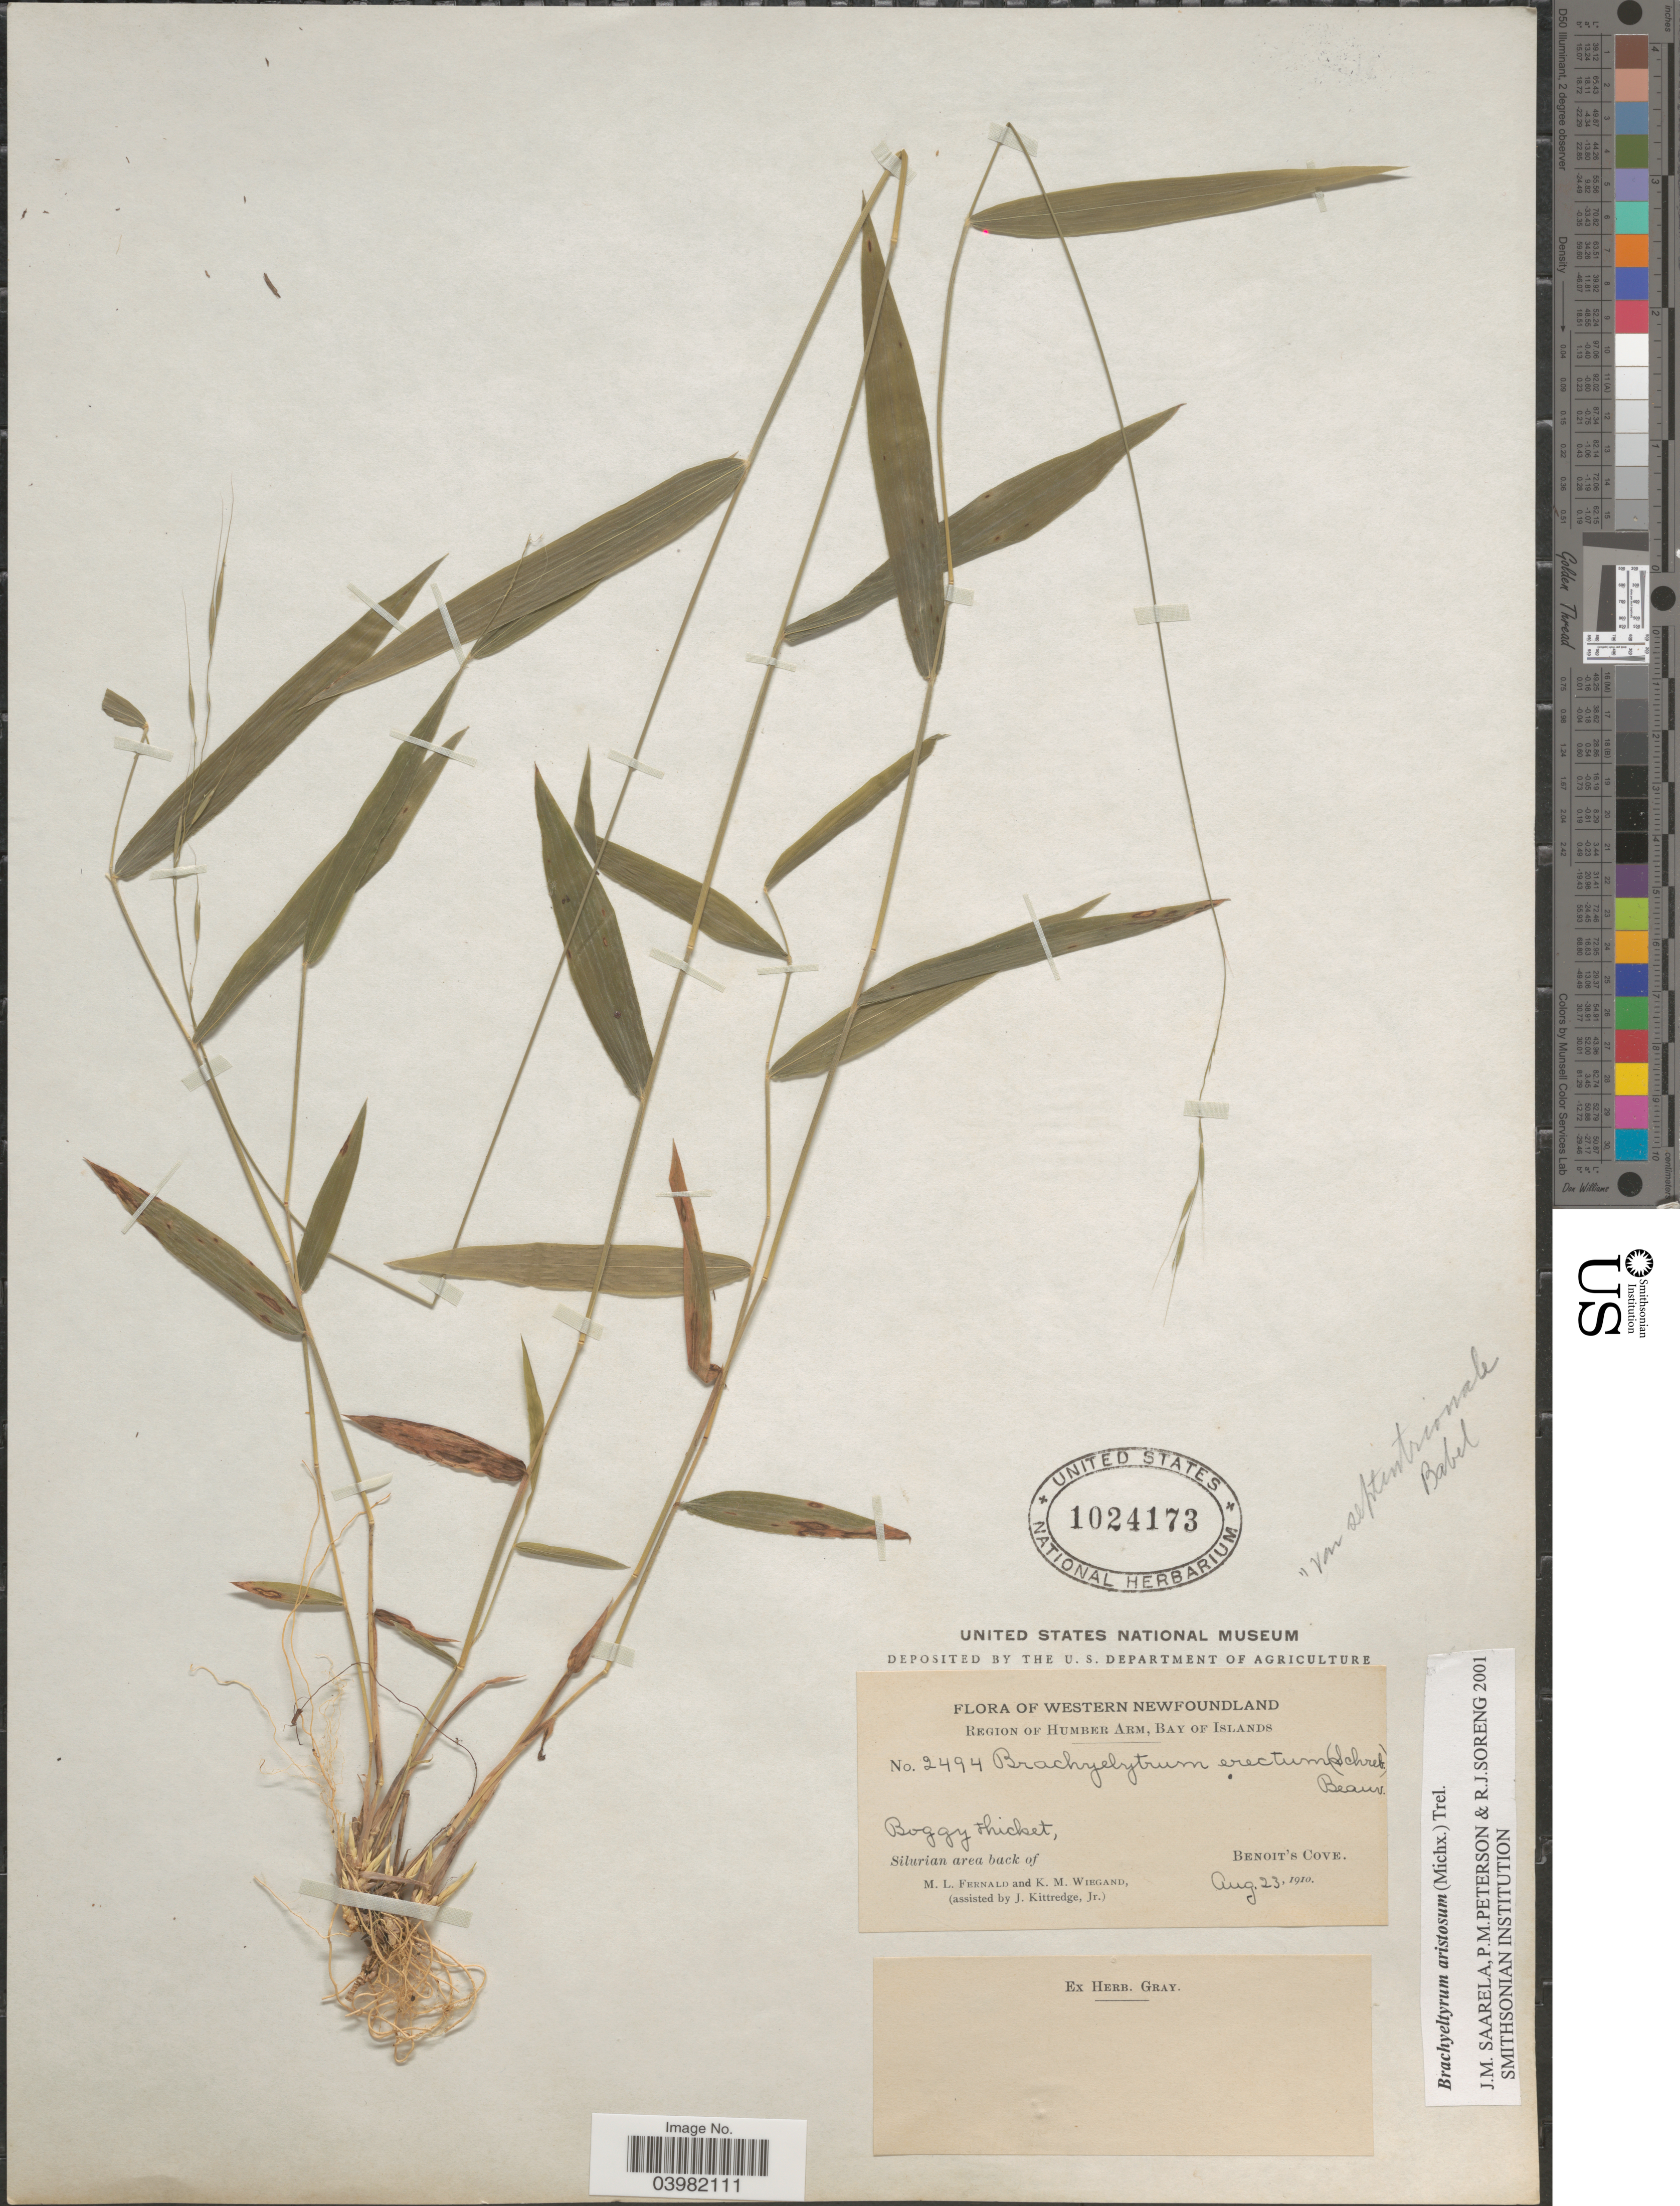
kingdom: Plantae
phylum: Tracheophyta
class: Liliopsida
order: Poales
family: Poaceae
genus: Brachyelytrum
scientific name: Brachyelytrum aristosum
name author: (Michx.) P. Beauv. ex Trel.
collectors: M. L. Fernald, K. M. Wiegand & J. Kittredge Jr.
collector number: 2494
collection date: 1910-08-23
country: Canada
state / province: Newfoundland and Labrador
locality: Western Newfoundland. Region of Humber Arm, Bay of Islands. Silurian area back of Benoit's Cove.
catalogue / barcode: US 1024173